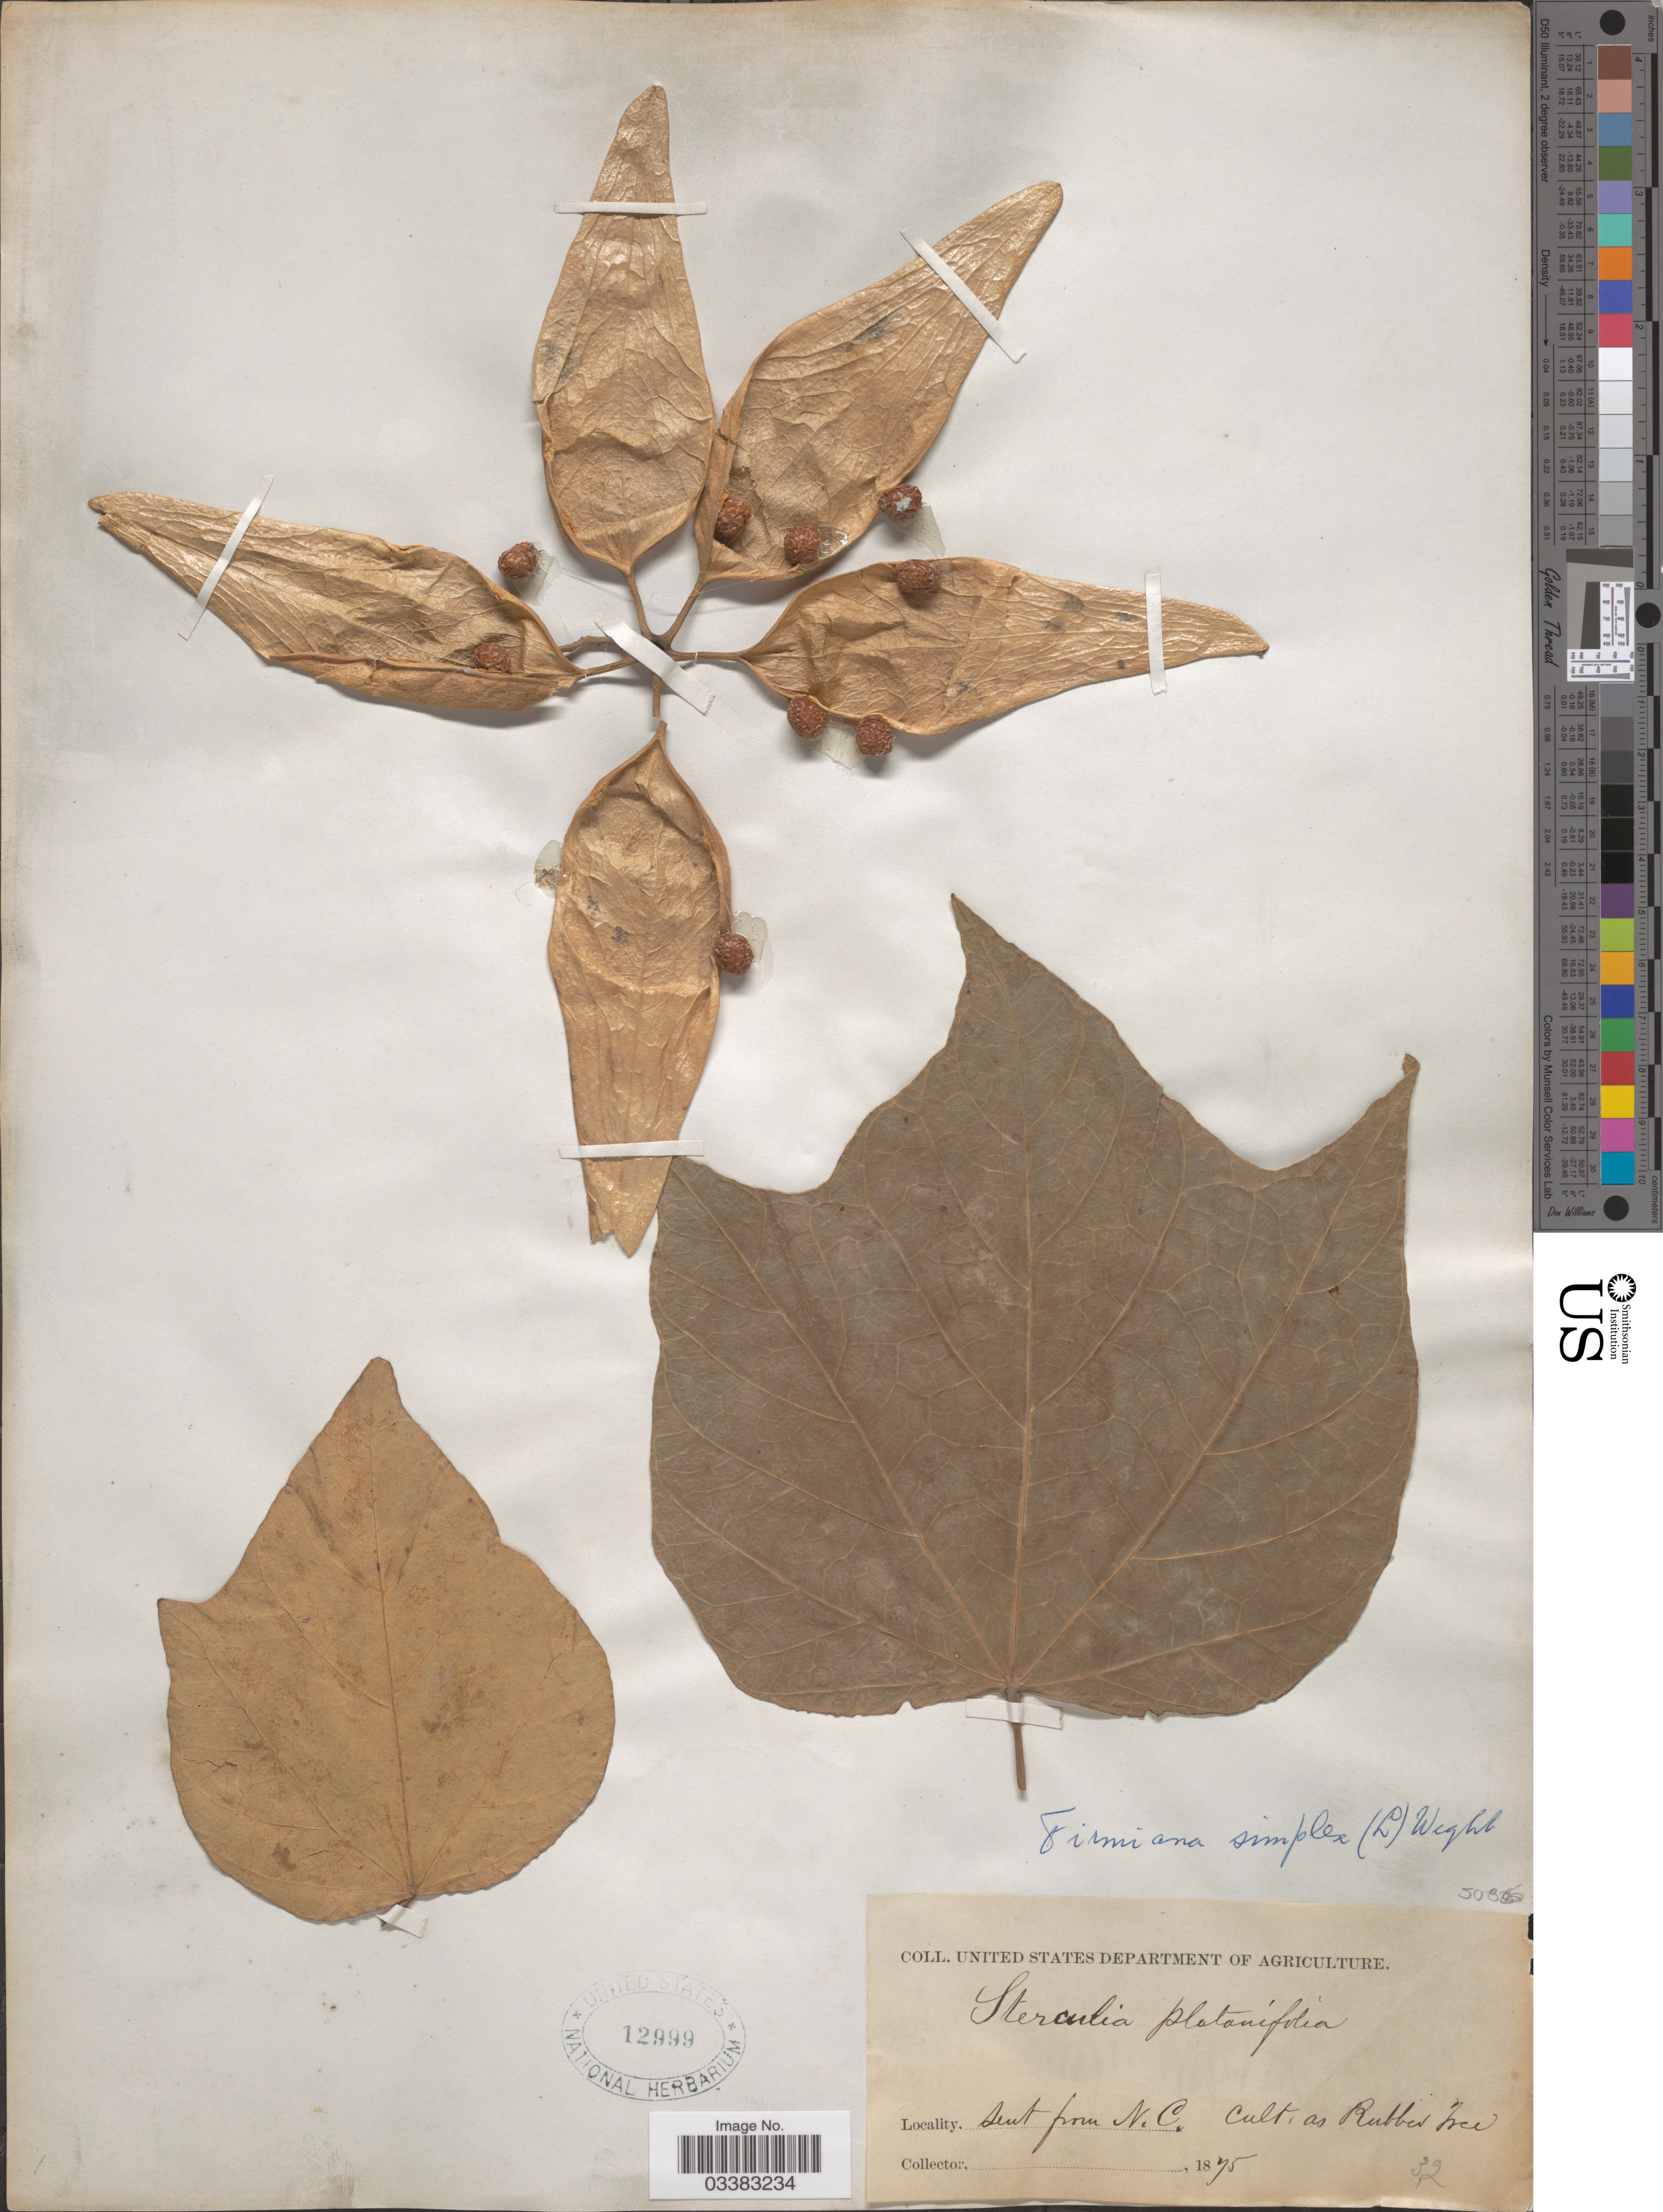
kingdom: Plantae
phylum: Tracheophyta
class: Magnoliopsida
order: Malvales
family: Malvaceae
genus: Firmiana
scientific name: Firmiana simplex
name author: (L.) W. Wight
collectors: Facchini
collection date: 1875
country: United States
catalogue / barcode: US 12999